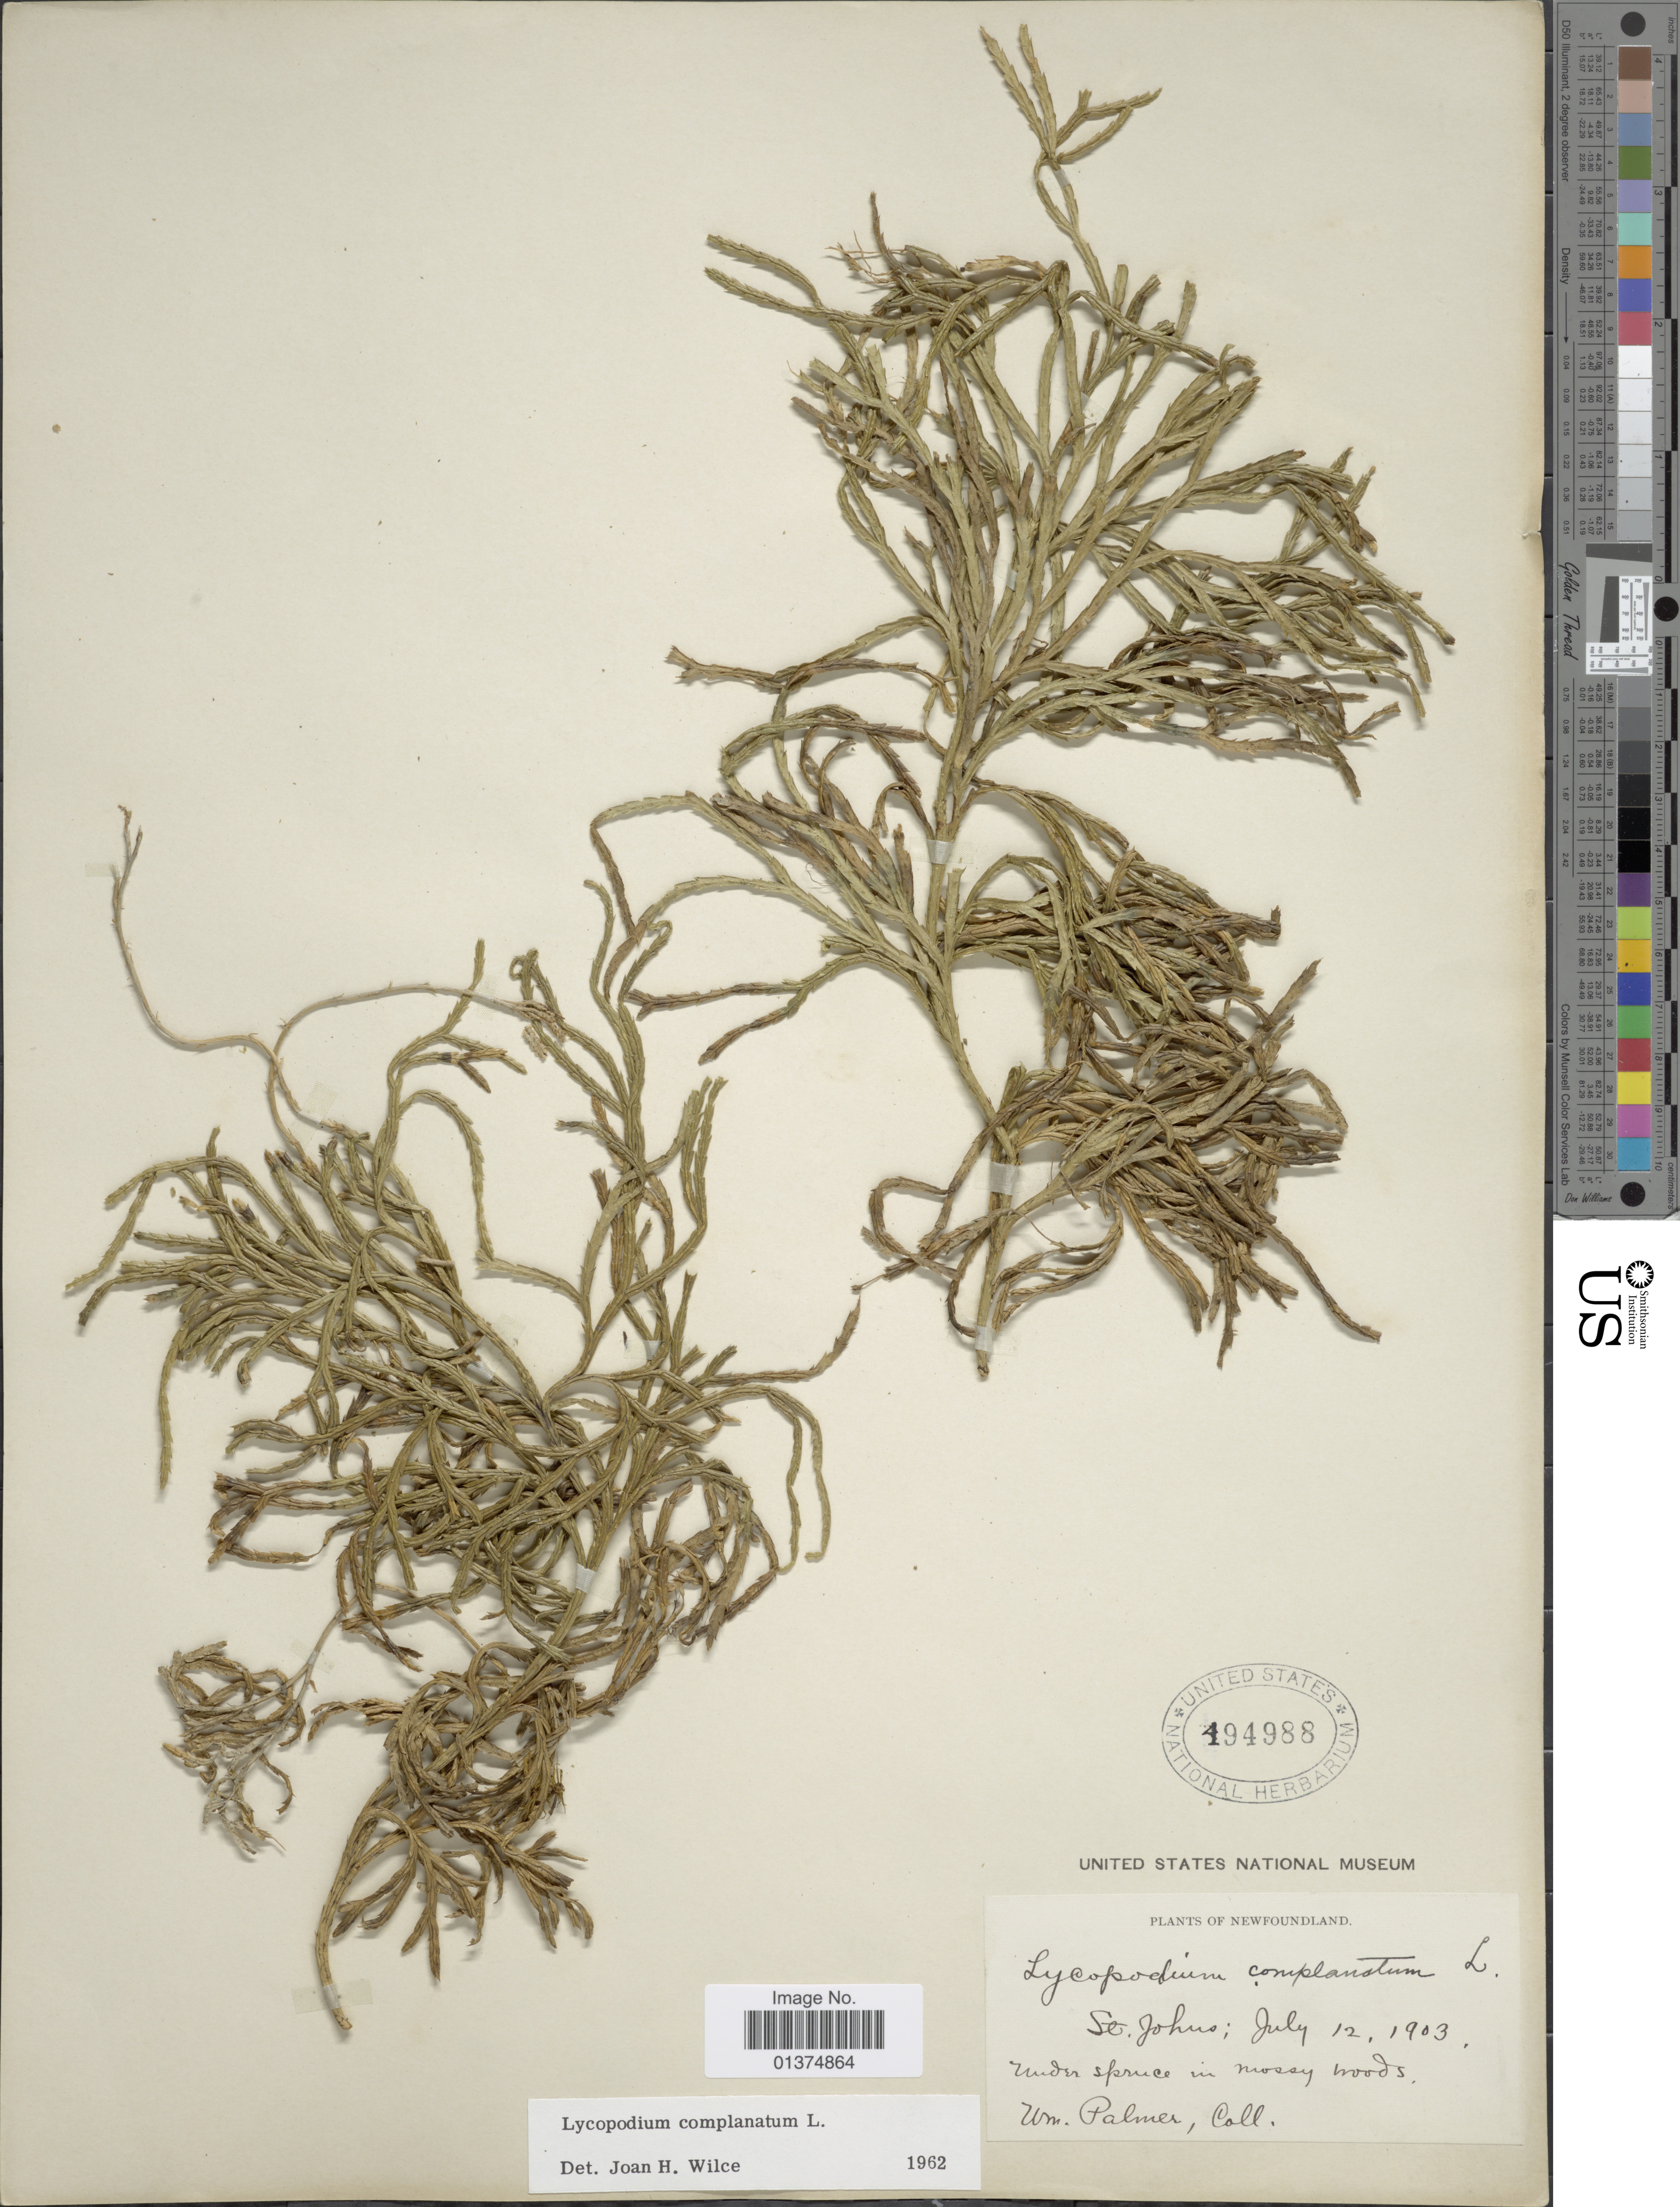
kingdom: Plantae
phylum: Tracheophyta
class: Lycopodiopsida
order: Lycopodiales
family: Lycopodiaceae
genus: Diphasiastrum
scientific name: Diphasiastrum complanatum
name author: (L.) Holub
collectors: W. Palmer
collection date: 1903-07-12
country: Canada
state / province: Newfoundland and Labrador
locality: St.Johns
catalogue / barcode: US 494988